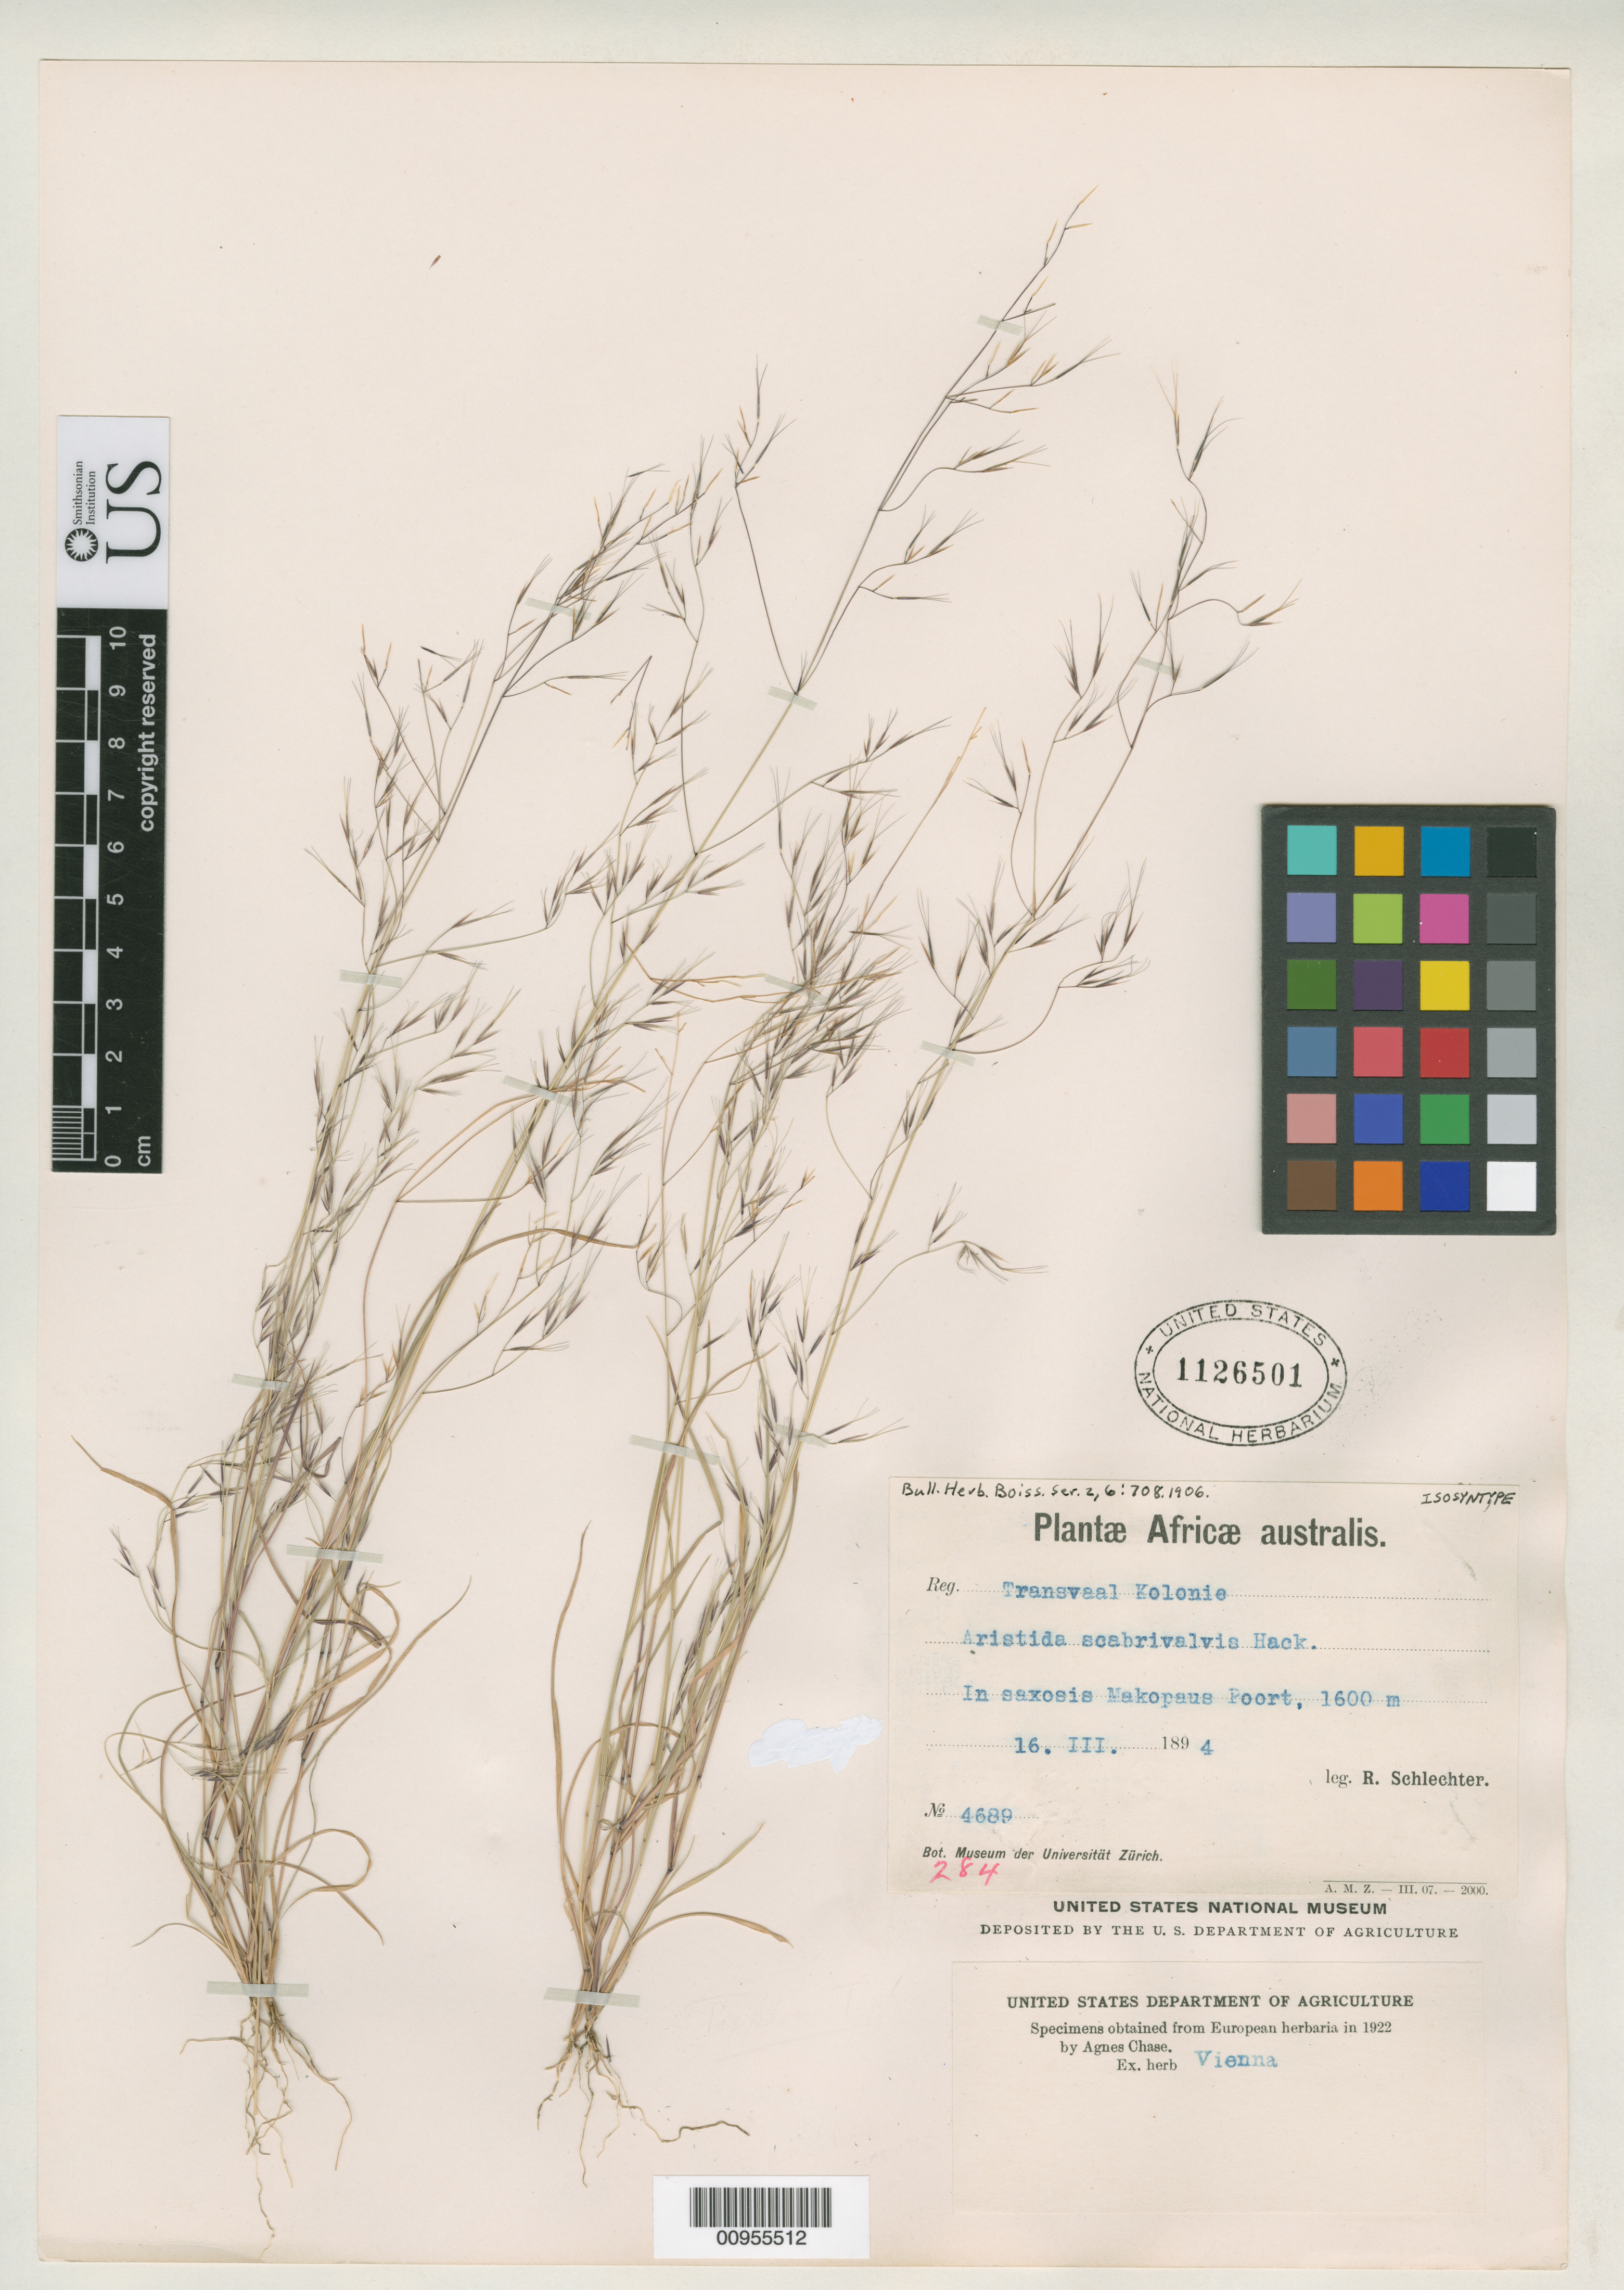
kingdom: Plantae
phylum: Tracheophyta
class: Liliopsida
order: Poales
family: Poaceae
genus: Aristida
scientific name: Aristida scabrivalvis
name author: Hack.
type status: Isosyntype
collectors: F. R. R. Schlechter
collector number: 4689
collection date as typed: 16 Mar 1894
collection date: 1894-03-16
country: South Africa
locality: Transvaal Kolonie. In saxosis Makopaus [protologue "Makopans"] Poort.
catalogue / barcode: US 1126501